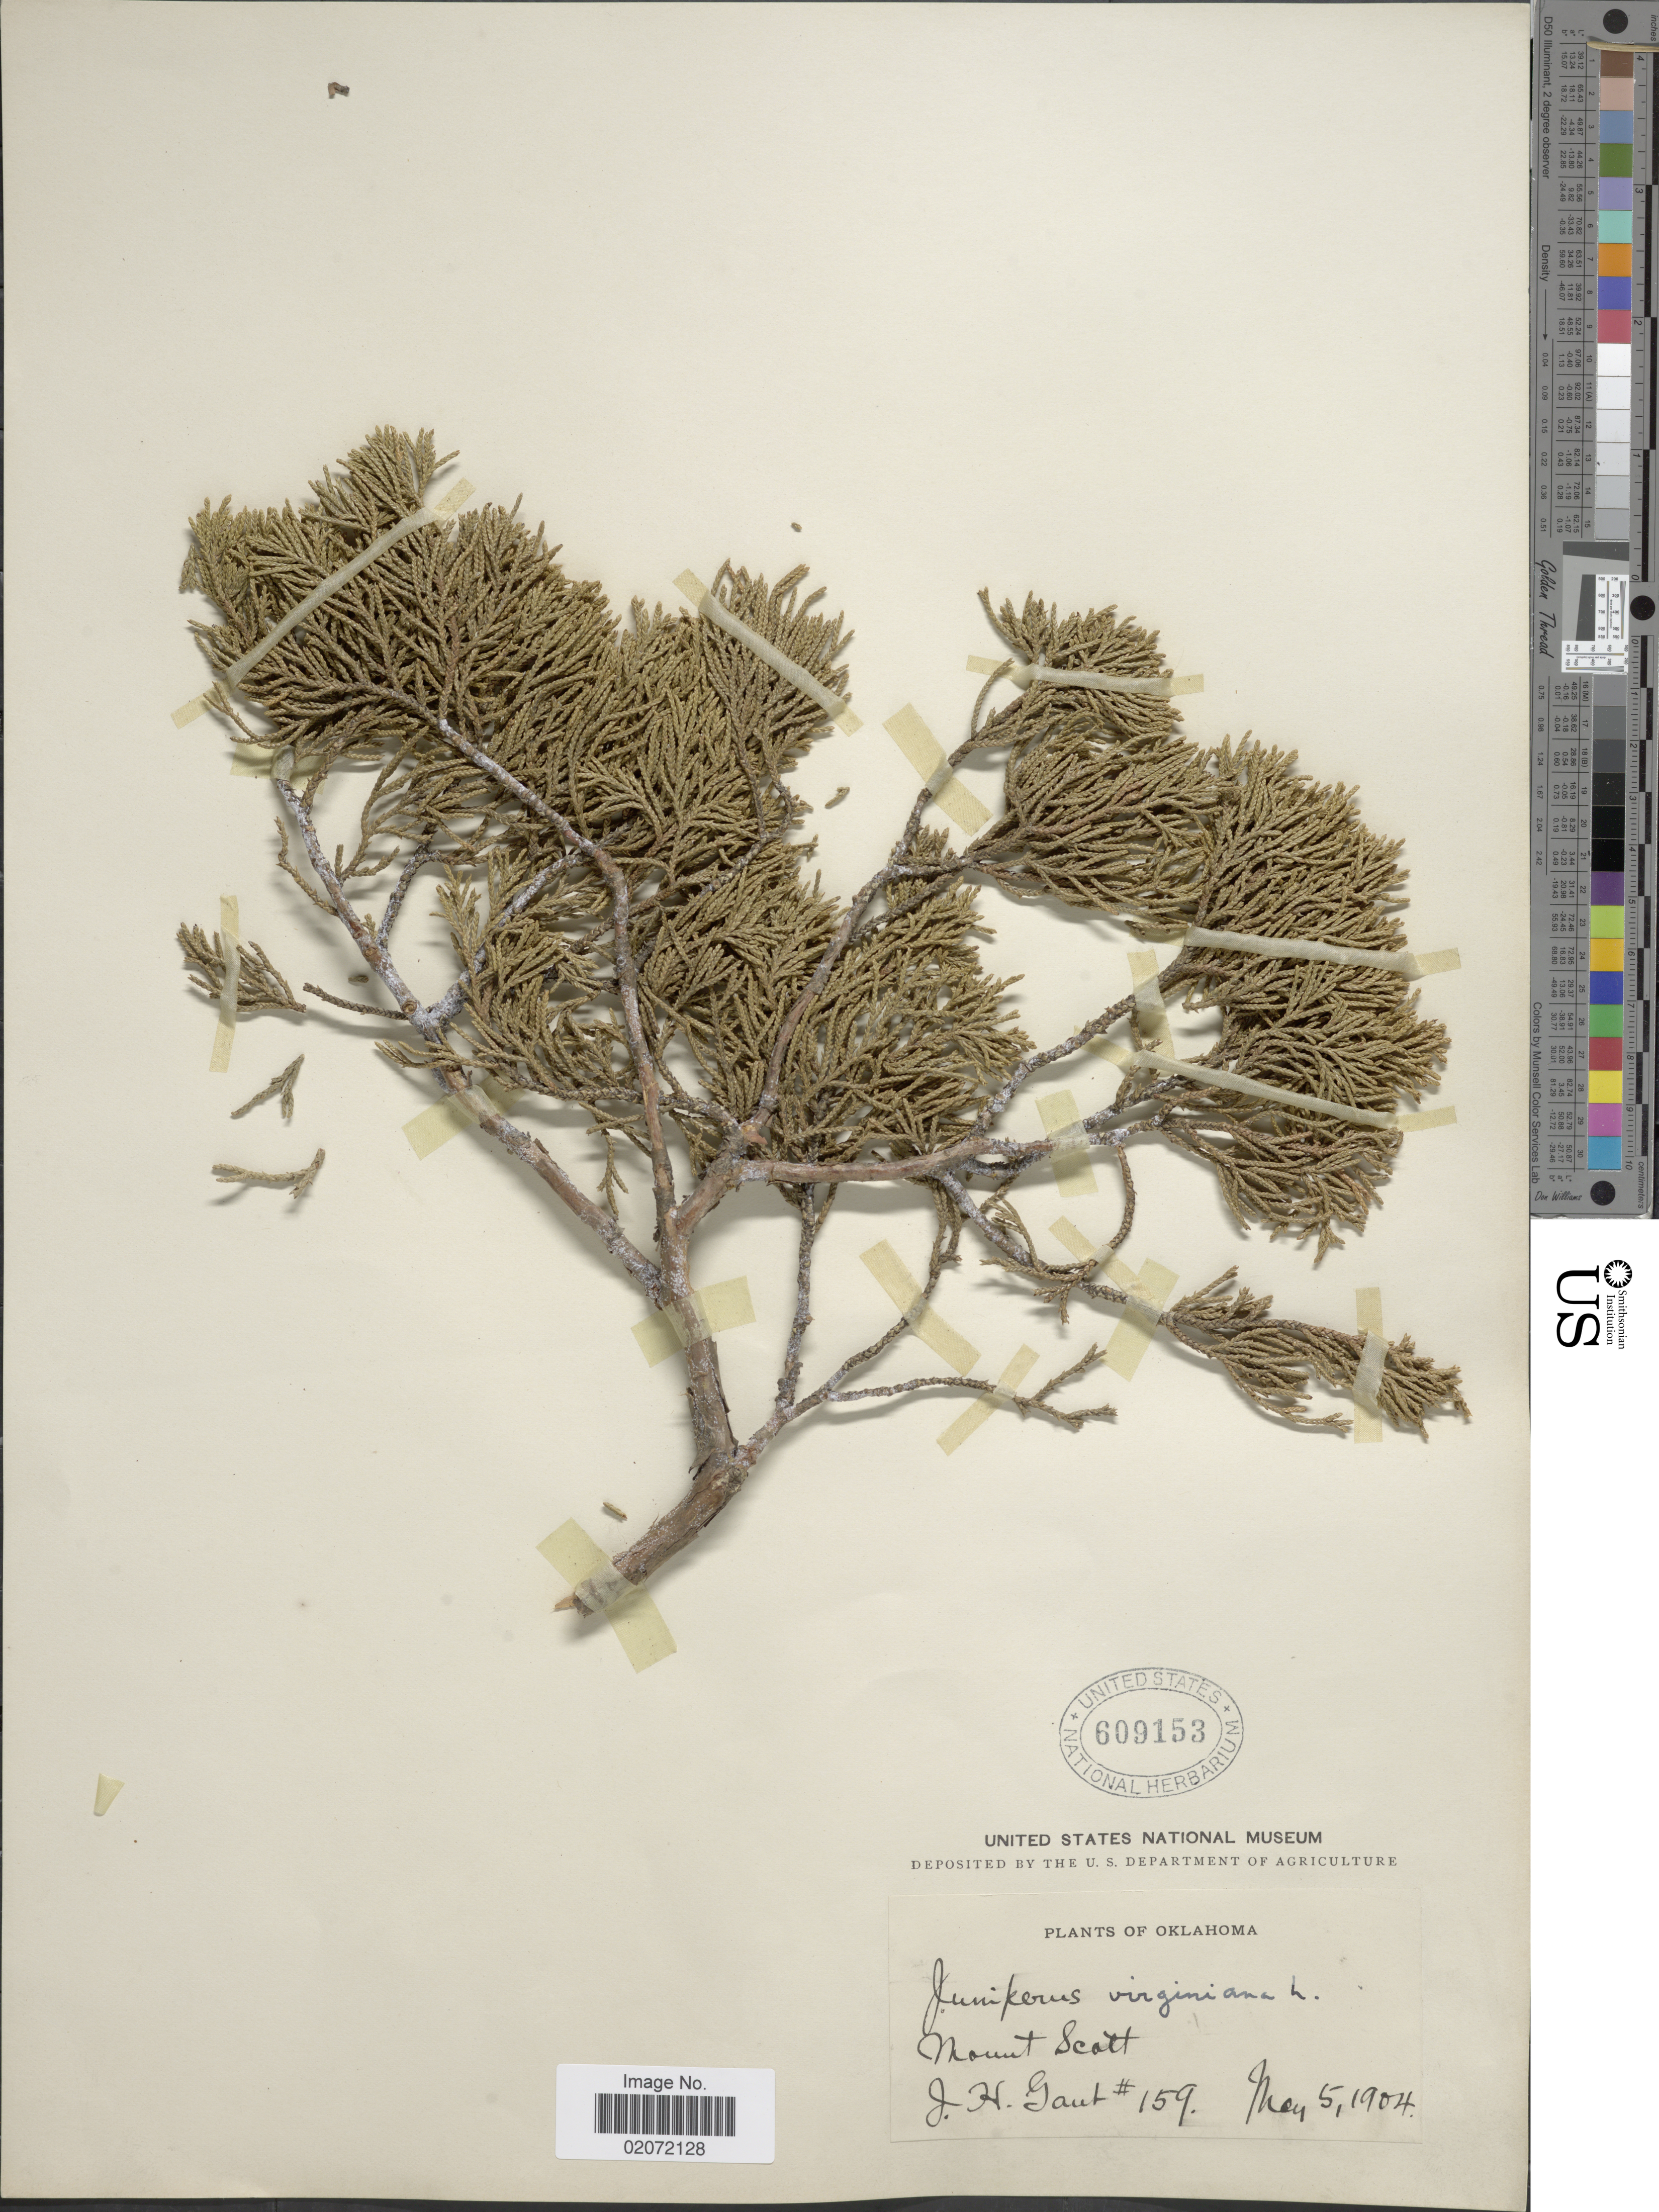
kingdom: Plantae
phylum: Tracheophyta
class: Pinopsida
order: Pinales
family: Cupressaceae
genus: Juniperus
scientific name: Juniperus virginiana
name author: L.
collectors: J. Gaut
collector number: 159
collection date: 1904-05-05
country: United States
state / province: Oklahoma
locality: Mount Scott.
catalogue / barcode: US 609153